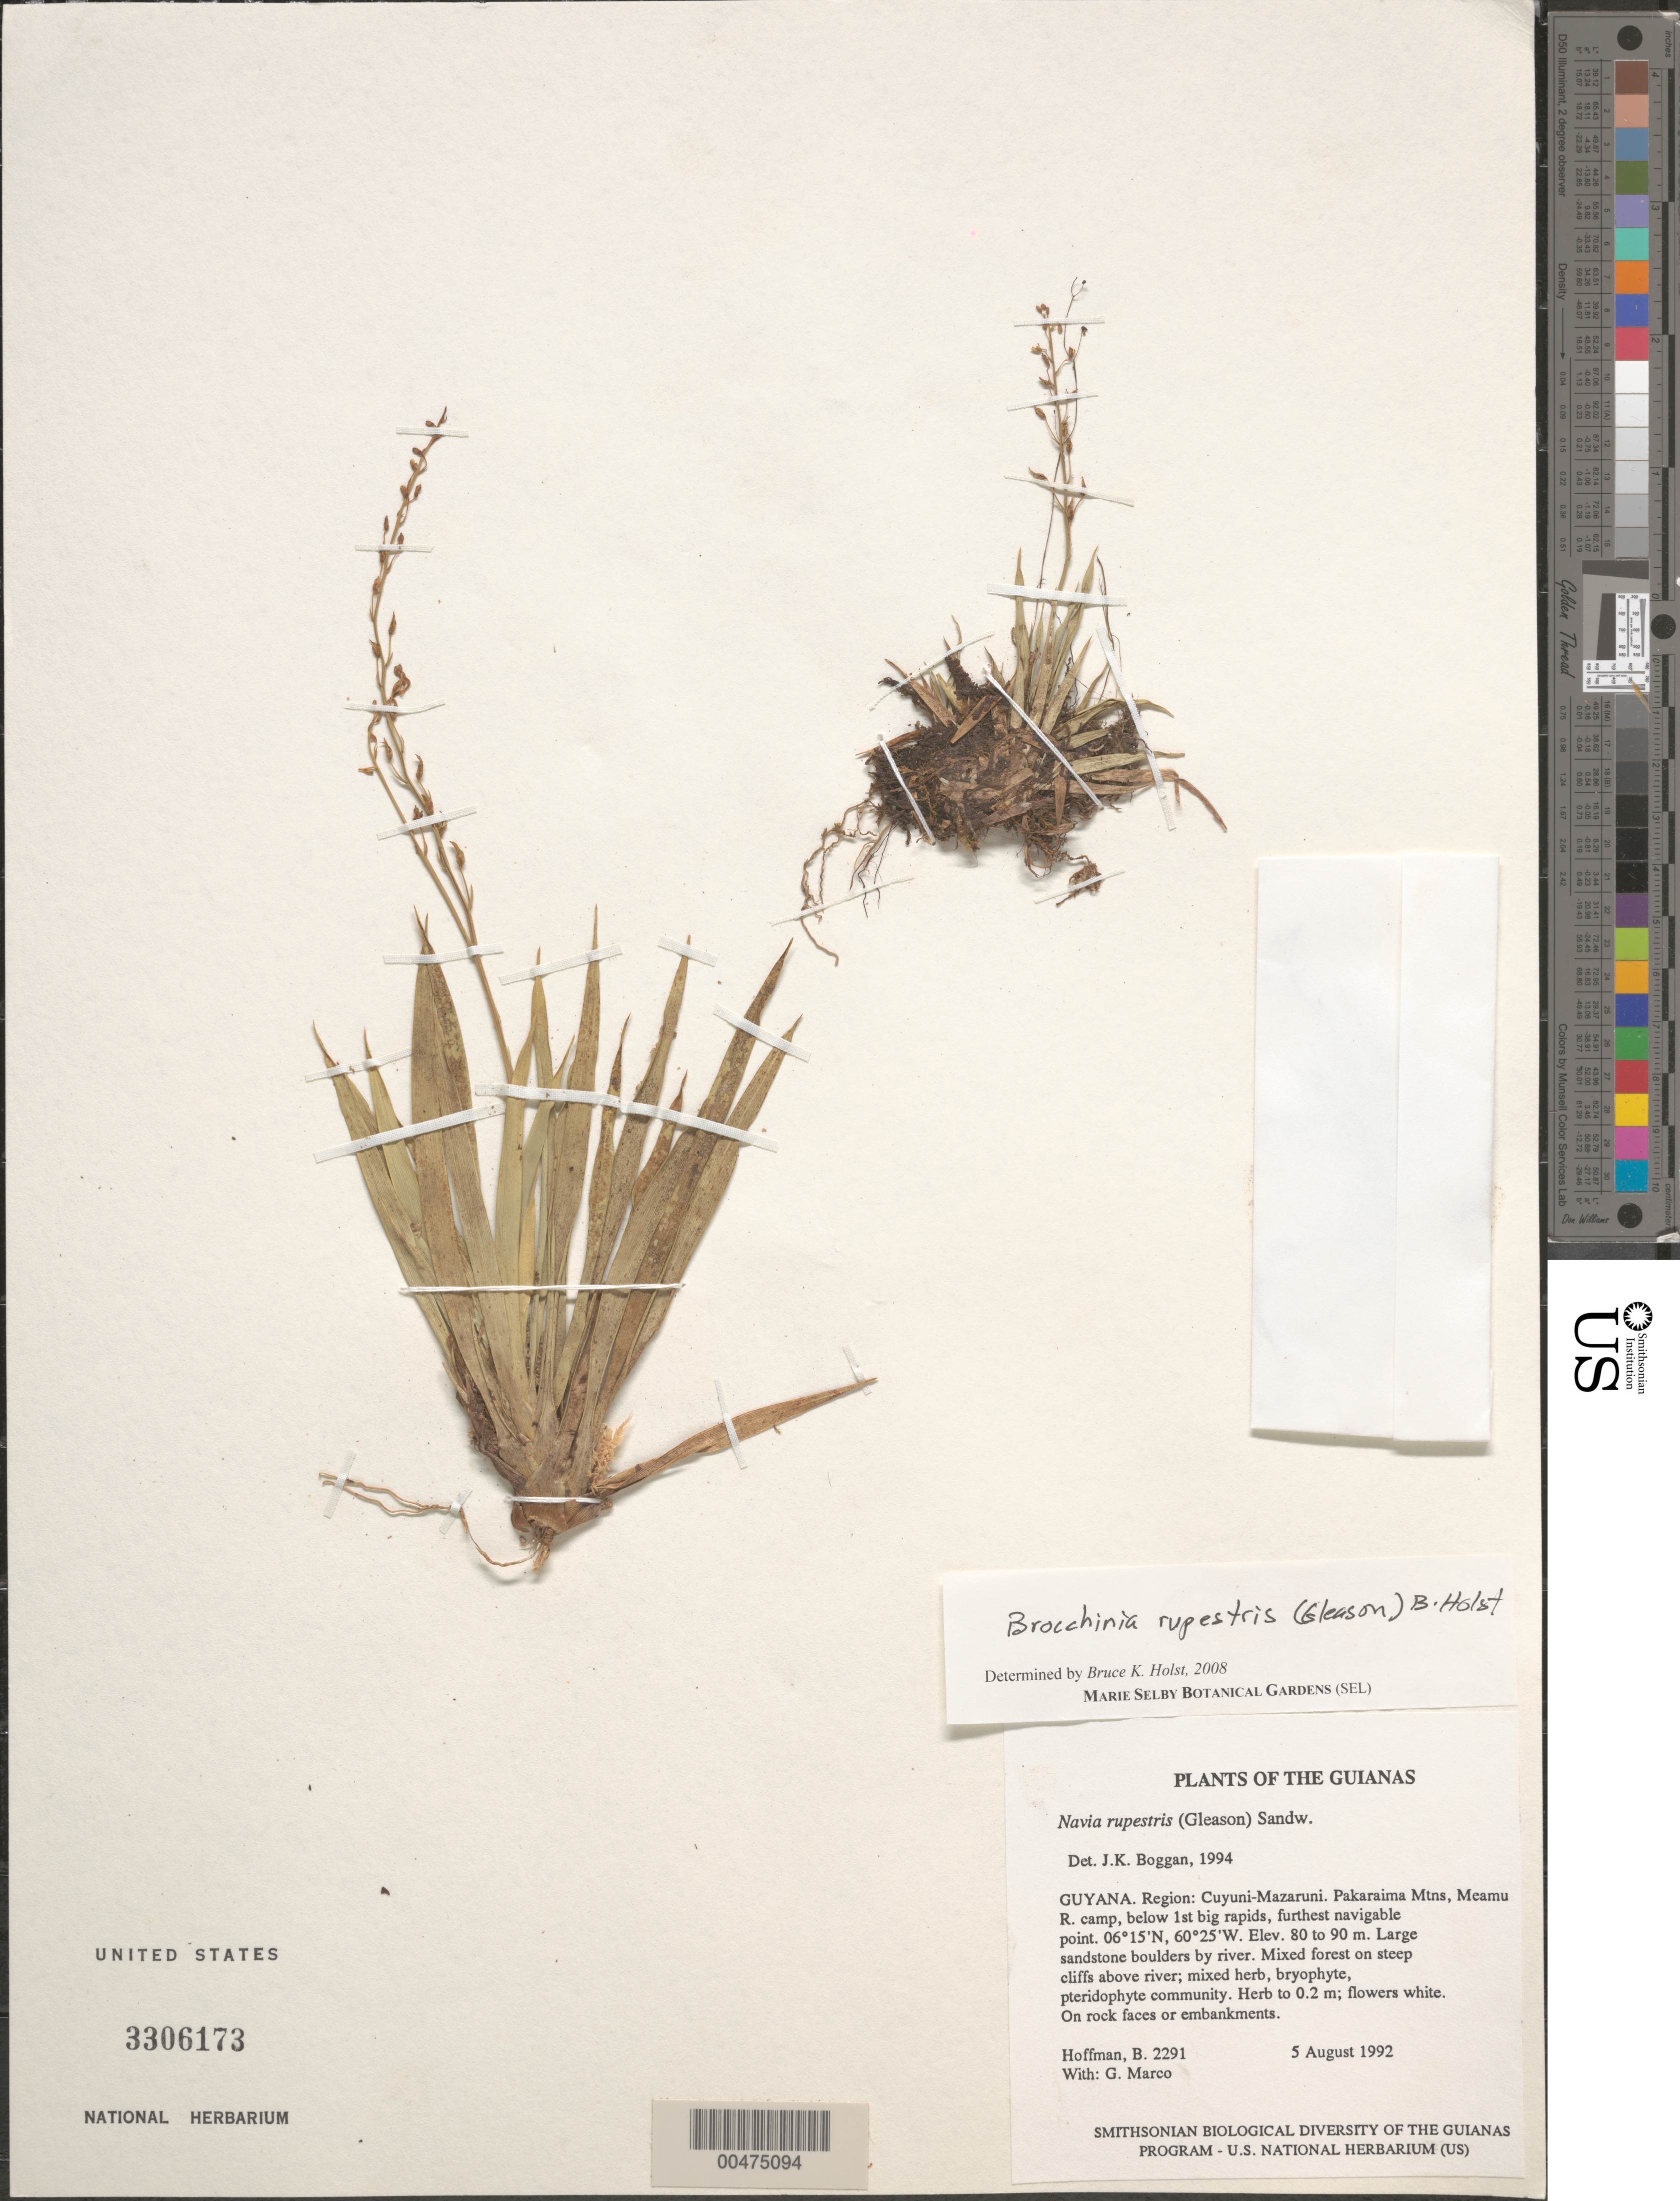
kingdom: Plantae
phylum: Tracheophyta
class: Liliopsida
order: Poales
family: Bromeliaceae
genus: Brocchinia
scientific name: Brocchinia rupestris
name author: (Gleason) B. Holst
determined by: Holst, Bruce K.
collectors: B. Hoffman & G. Marco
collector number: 2291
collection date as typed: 5 August 1992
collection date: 1992-08-05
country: Guyana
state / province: Cuyuni-Mazaruni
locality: Pakaraima Mountains, Meamu River camp, below 1st big rapids, furthest navigable point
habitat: Large sandstone boulders by river. Mixed forest on steep cliffs above river; mixed herb, bryophyte, pteridophyte community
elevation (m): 80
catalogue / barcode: US 3306173